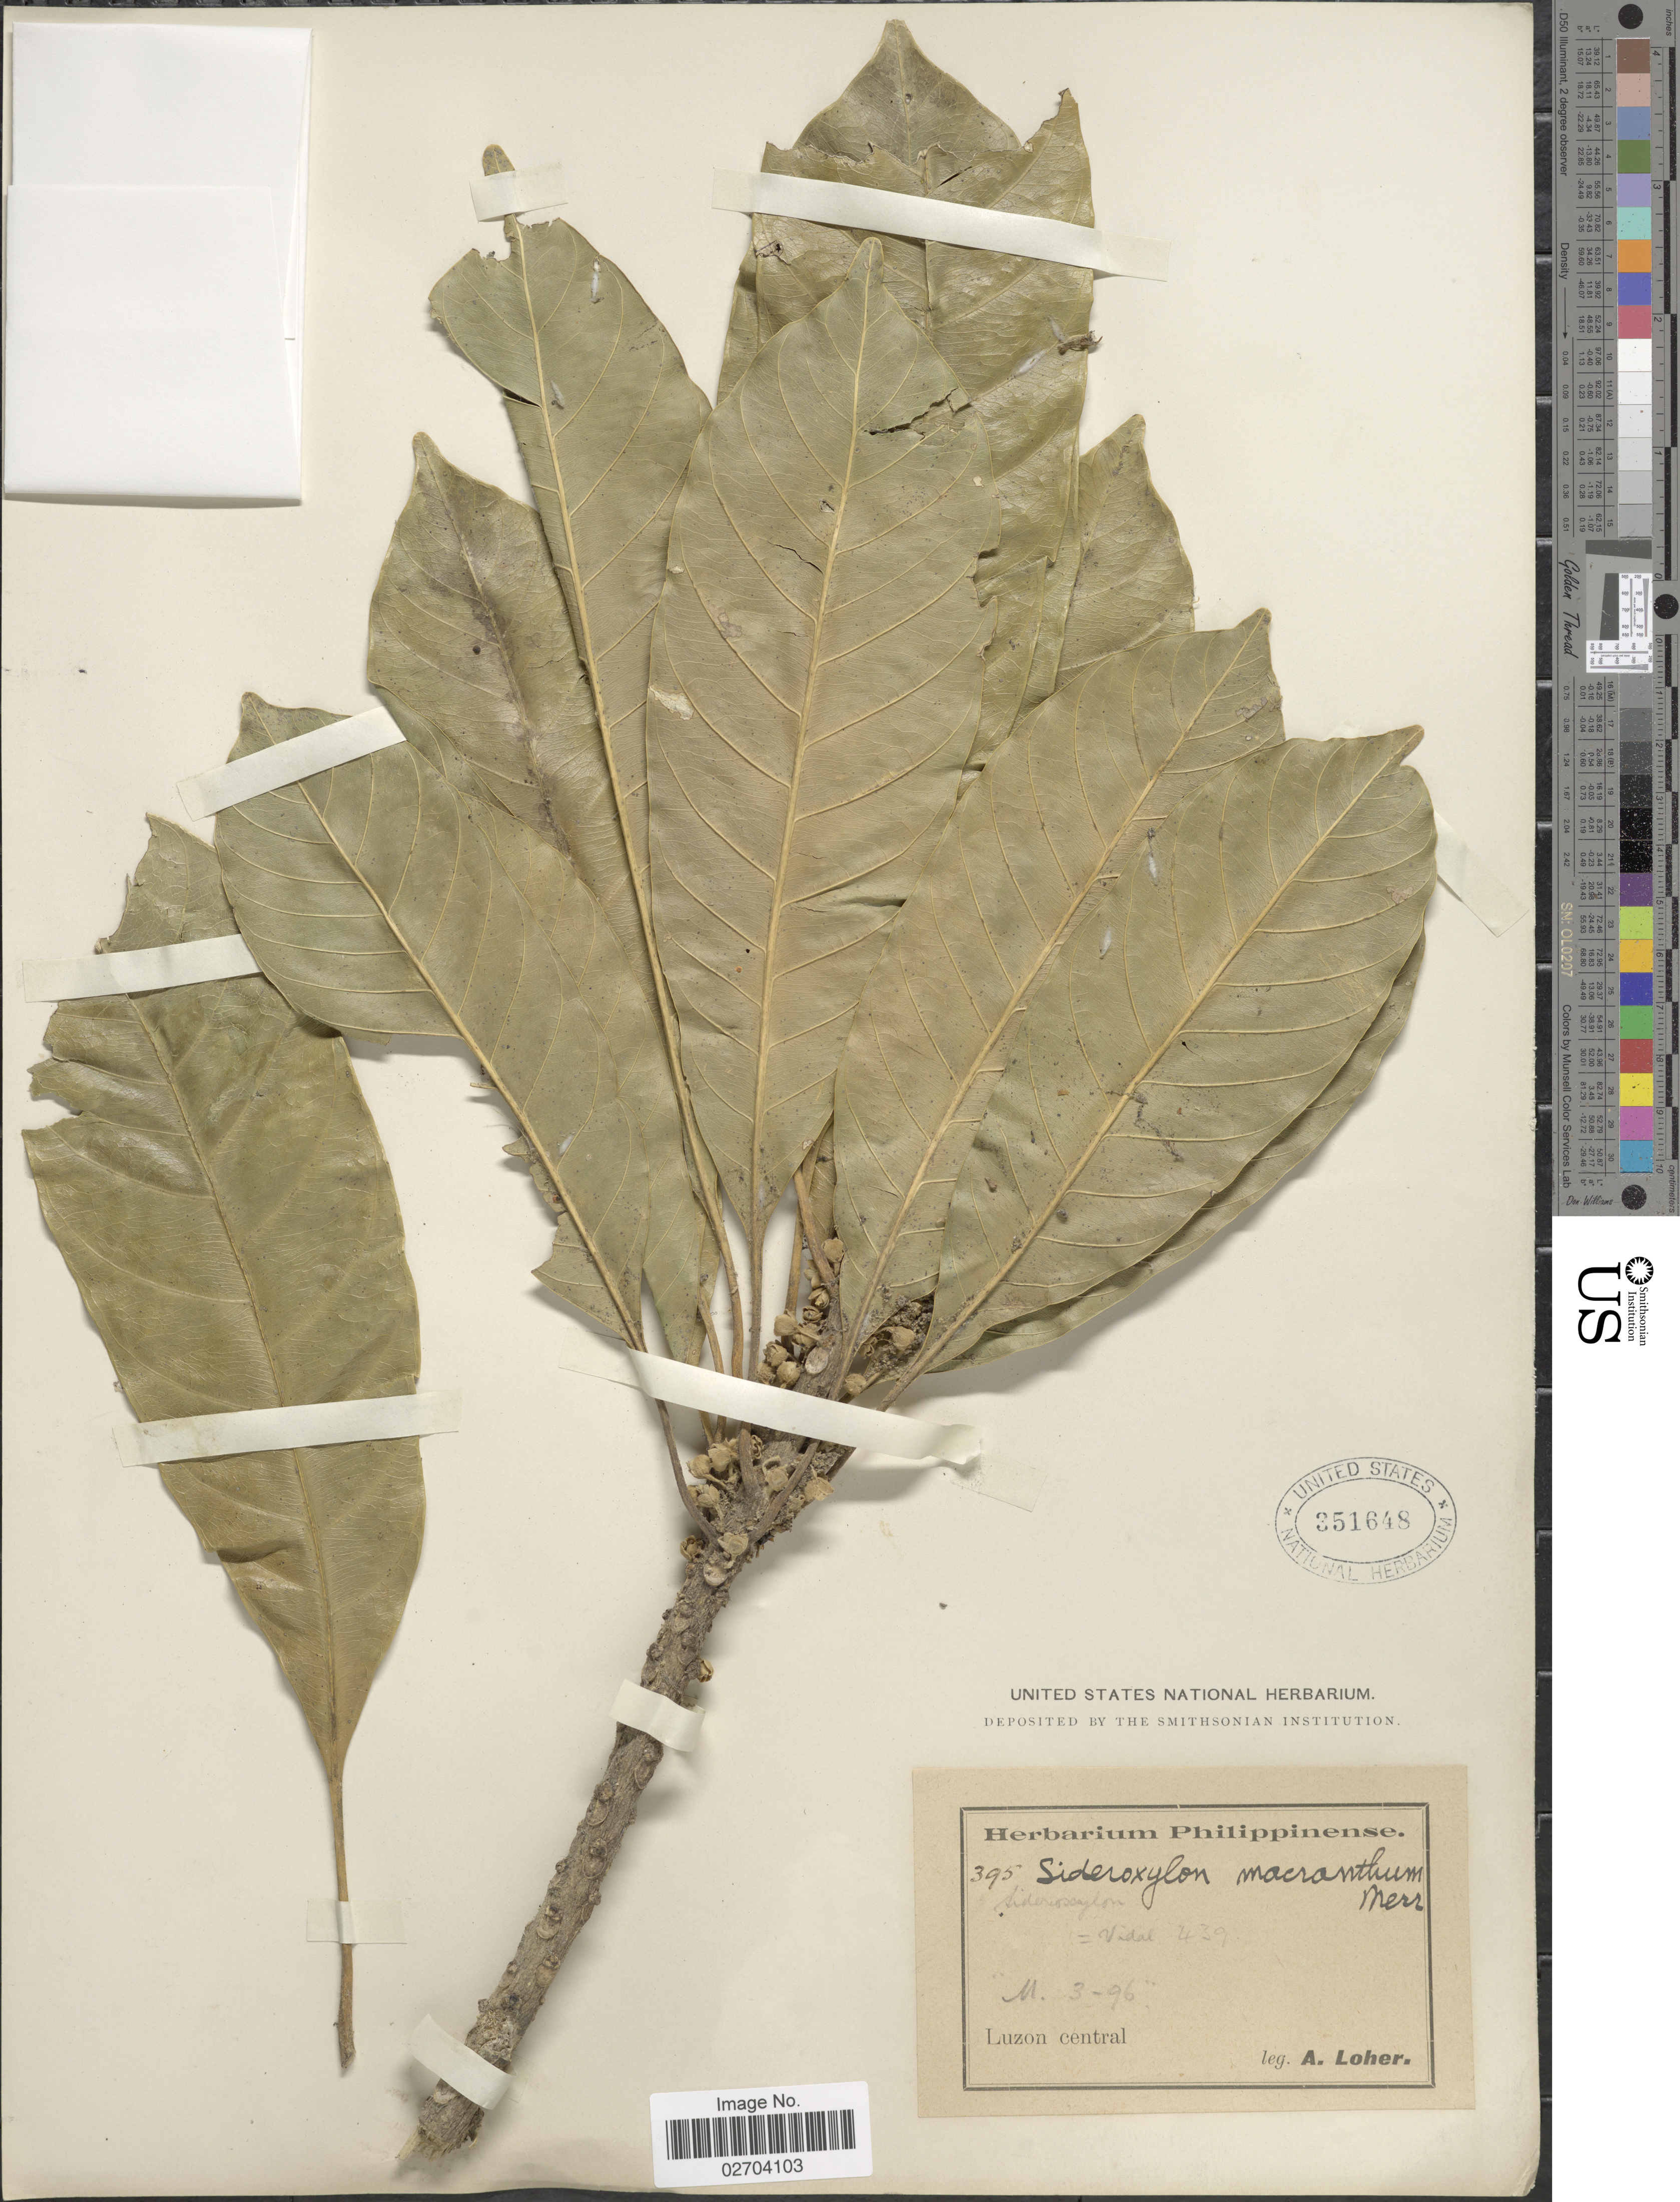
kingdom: Plantae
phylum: Tracheophyta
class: Magnoliopsida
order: Ericales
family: Sapotaceae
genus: Sideroxylon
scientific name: Sideroxylon macranthum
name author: Merr.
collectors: A. Loher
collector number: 395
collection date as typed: Transcribed d/m/y: /3/96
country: Philippines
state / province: Central Luzon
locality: Luzon Central.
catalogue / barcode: US 351648